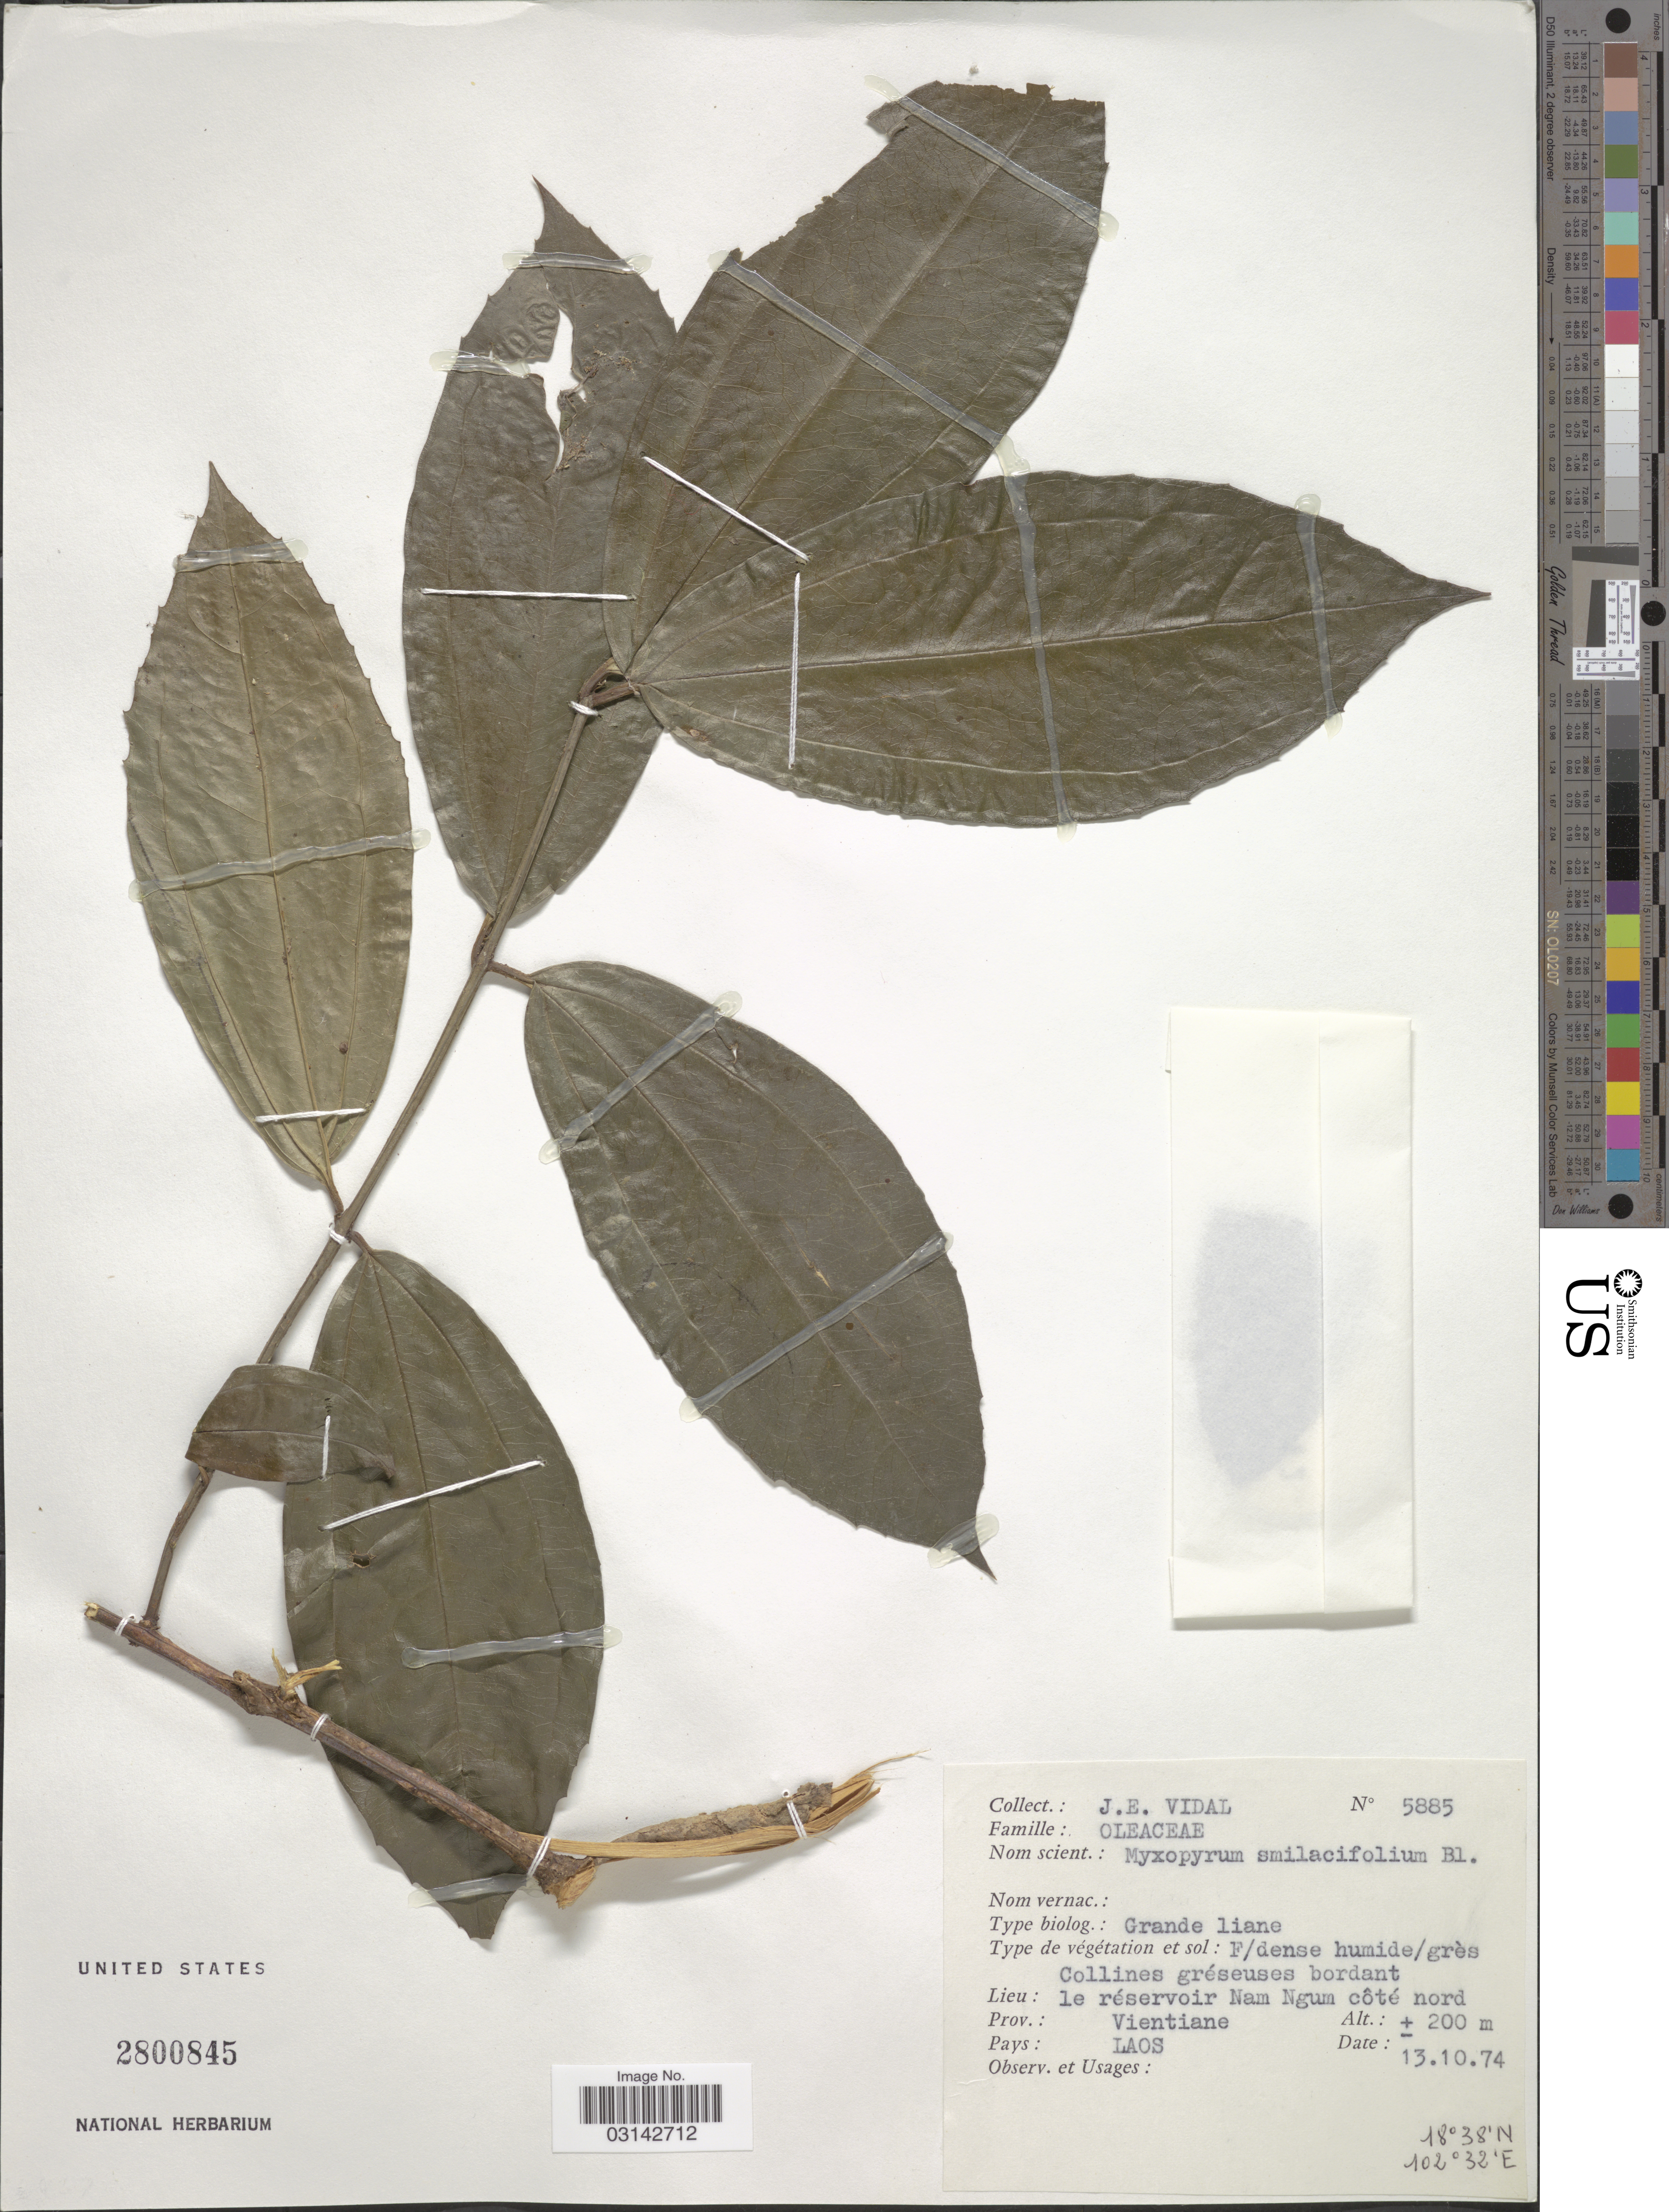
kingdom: Plantae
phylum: Tracheophyta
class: Magnoliopsida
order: Lamiales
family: Oleaceae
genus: Myxopyrum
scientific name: Myxopyrum smilacifolium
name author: Blume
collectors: J. E. Vidal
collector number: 5885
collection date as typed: Transcribed d/m/y: 13/10/74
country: Laos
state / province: Viangchan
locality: Le réservoir Nam Ngum côté nord, Prov.: Vientiane.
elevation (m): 200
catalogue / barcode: US 2800845